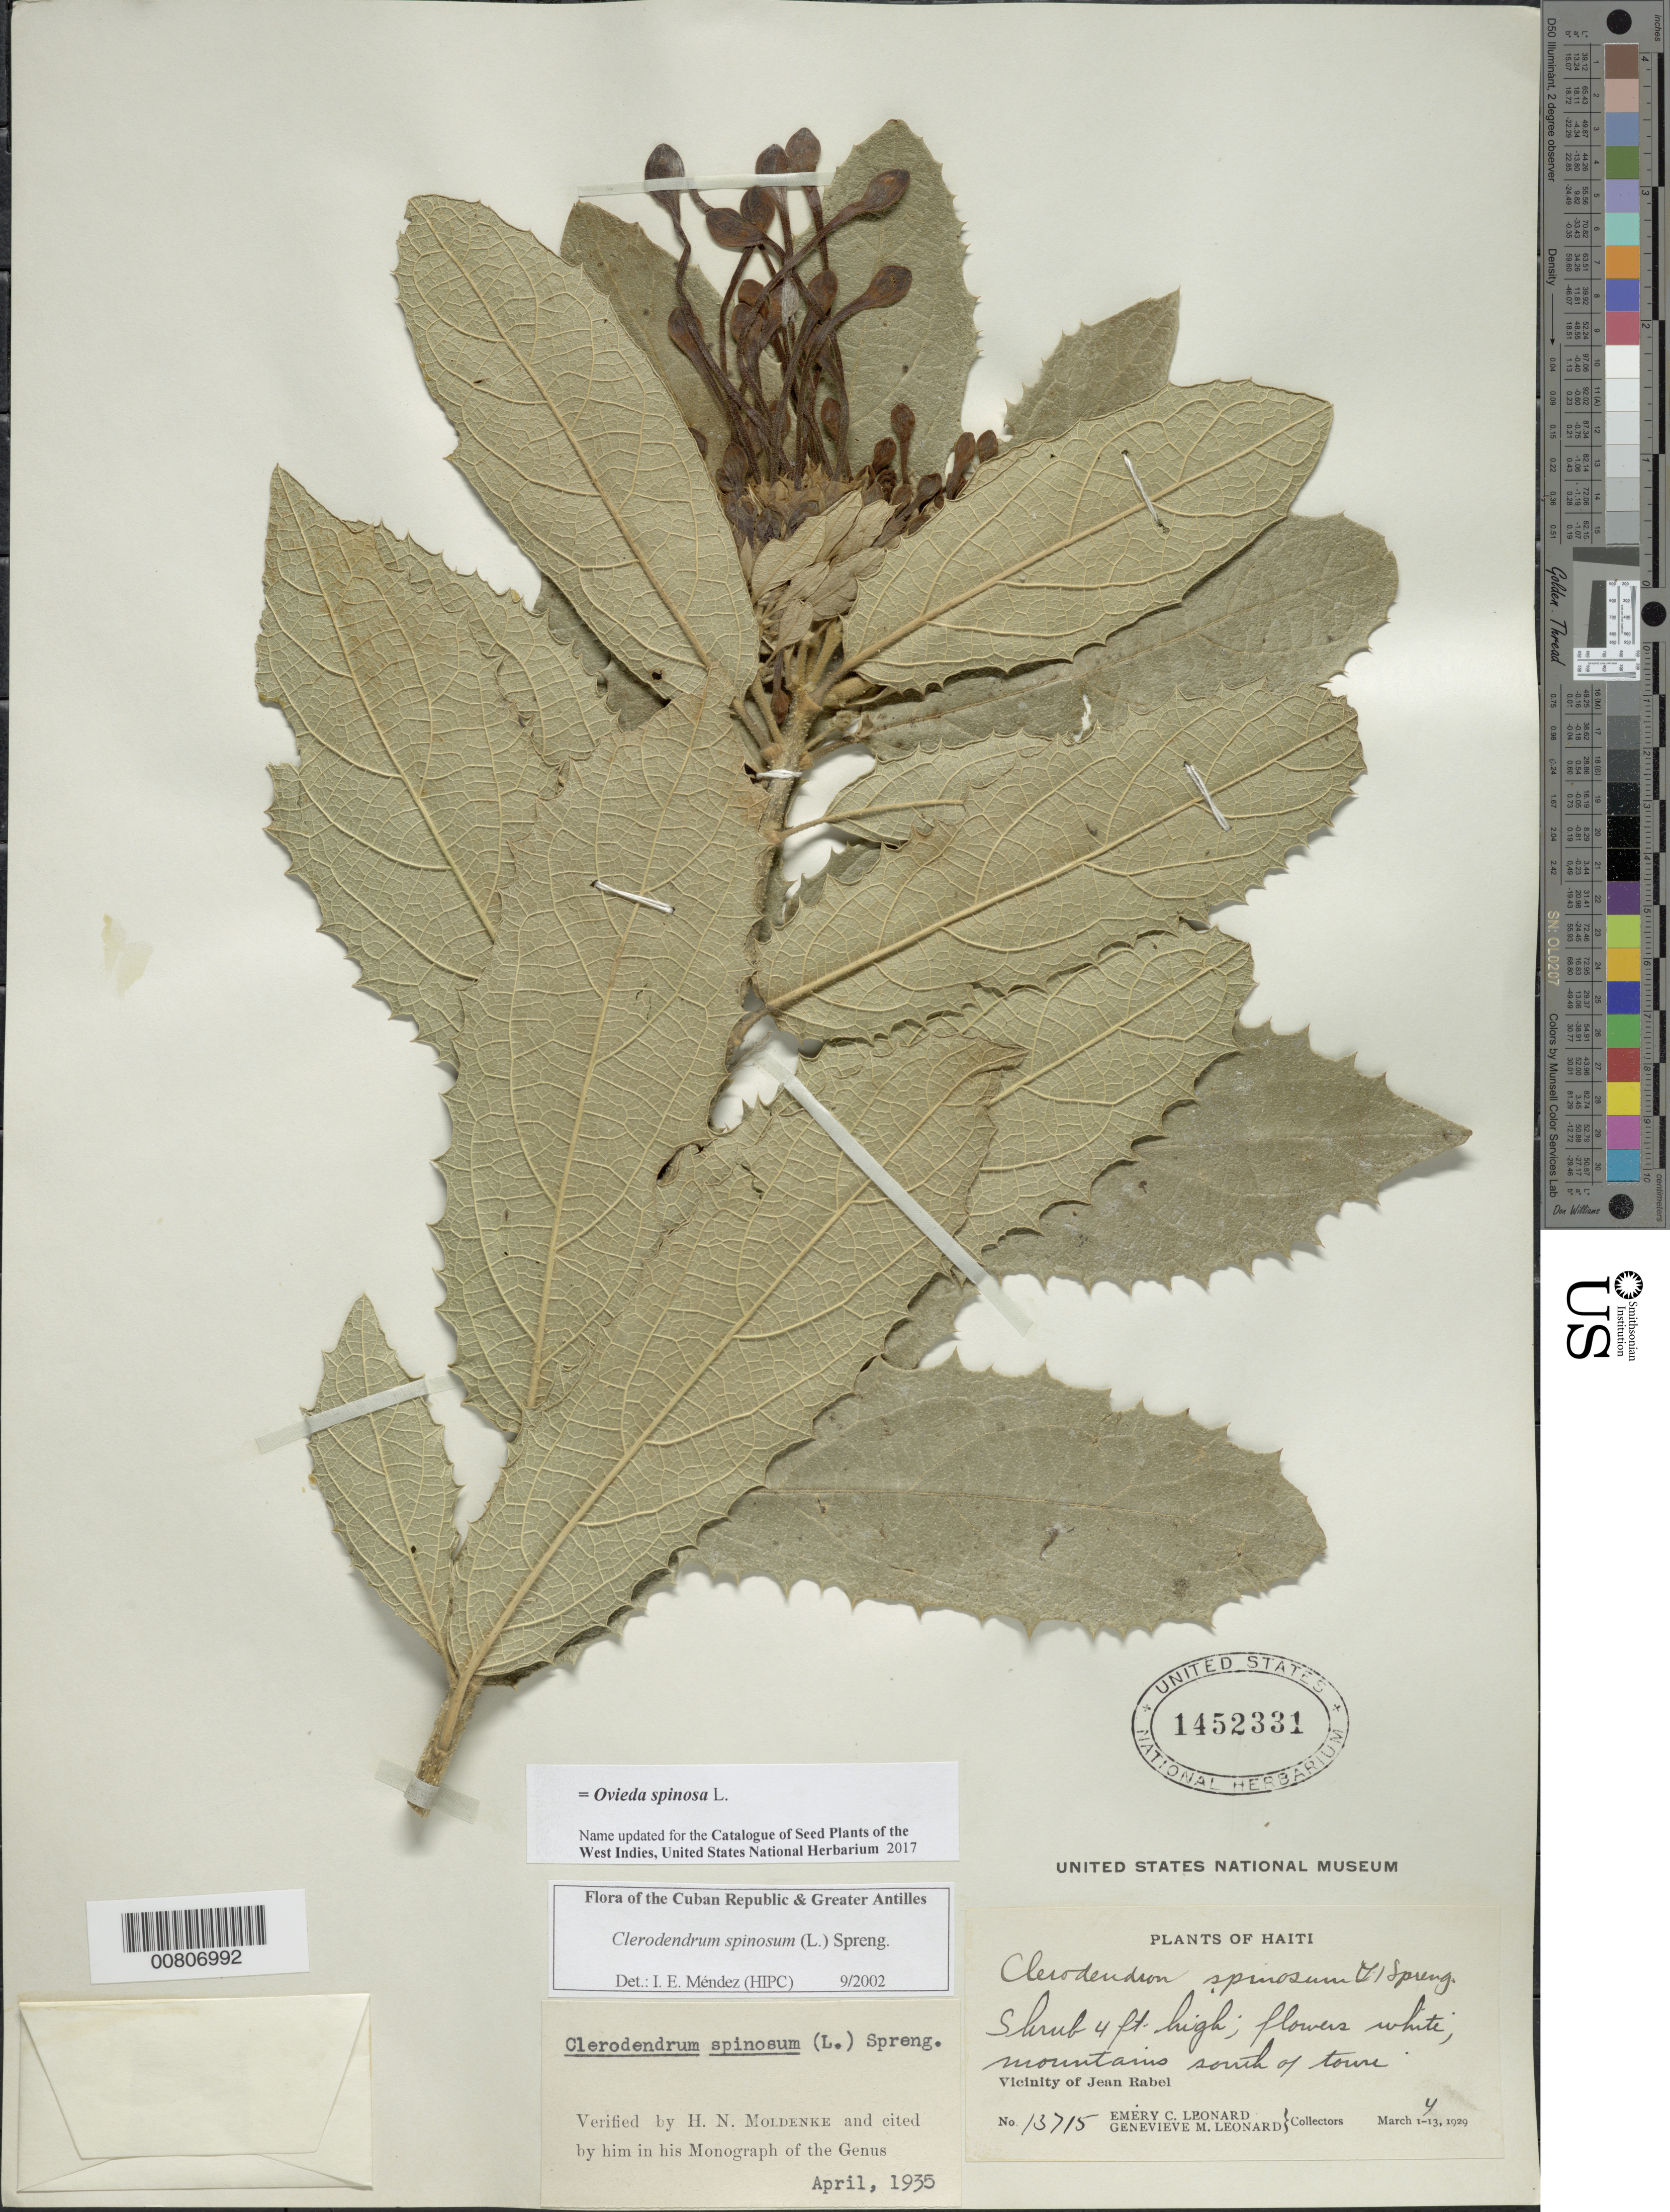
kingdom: Plantae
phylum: Tracheophyta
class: Magnoliopsida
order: Lamiales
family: Lamiaceae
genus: Ovieda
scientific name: Ovieda spinosa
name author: Sw.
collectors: E. C. Leonard & G. M. Leonard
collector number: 13715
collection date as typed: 04 Mar 1929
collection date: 1929-03-04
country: Haiti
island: Hispaniola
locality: Jean Rabel, S of town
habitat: Mountains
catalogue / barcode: US 1452331